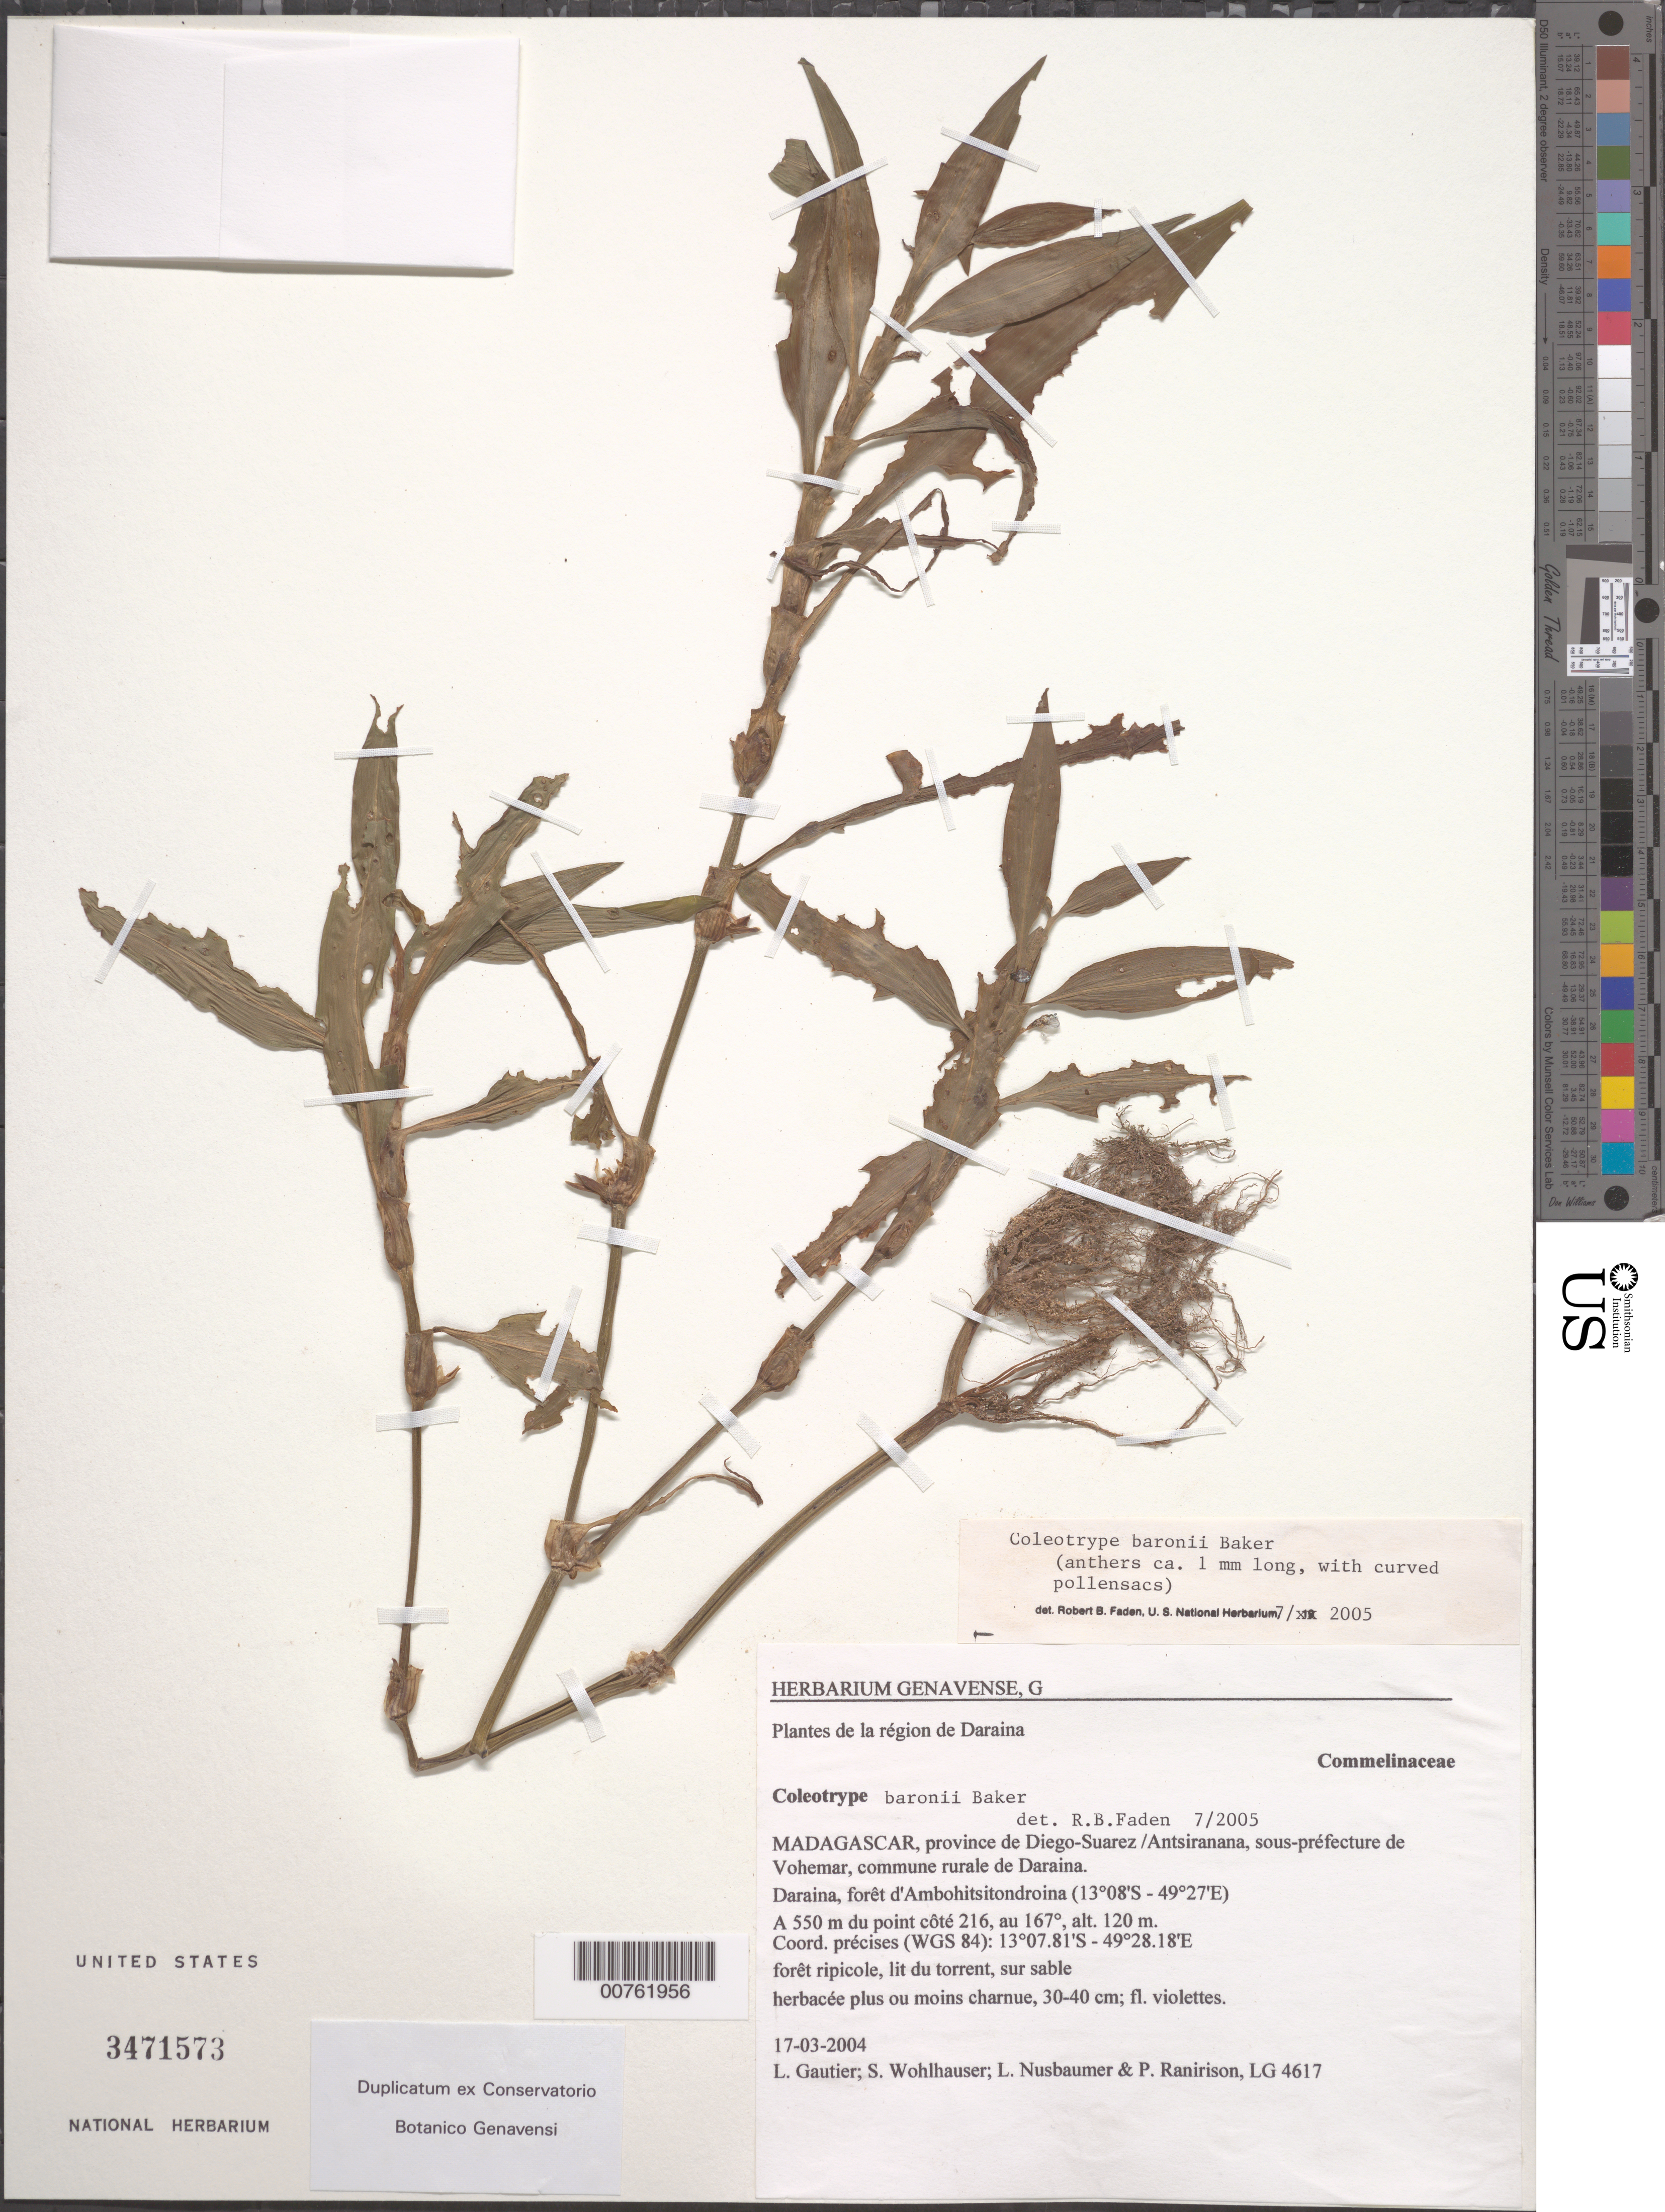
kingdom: Plantae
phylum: Tracheophyta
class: Liliopsida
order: Commelinales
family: Commelinaceae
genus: Coleotrype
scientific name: Coleotrype baronii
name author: Baker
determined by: Faden, Robert B., (US), Smithsonian Institution - National Museum of Natural History (UNITED STATES)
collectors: L. Gautier et al.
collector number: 4617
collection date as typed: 17 Mar 2004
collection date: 2004-03-17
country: Madagascar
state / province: Sava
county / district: Vohémar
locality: sous-prefecture de Vohemar, commune ruale de Daraina.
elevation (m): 120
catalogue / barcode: US 3471573